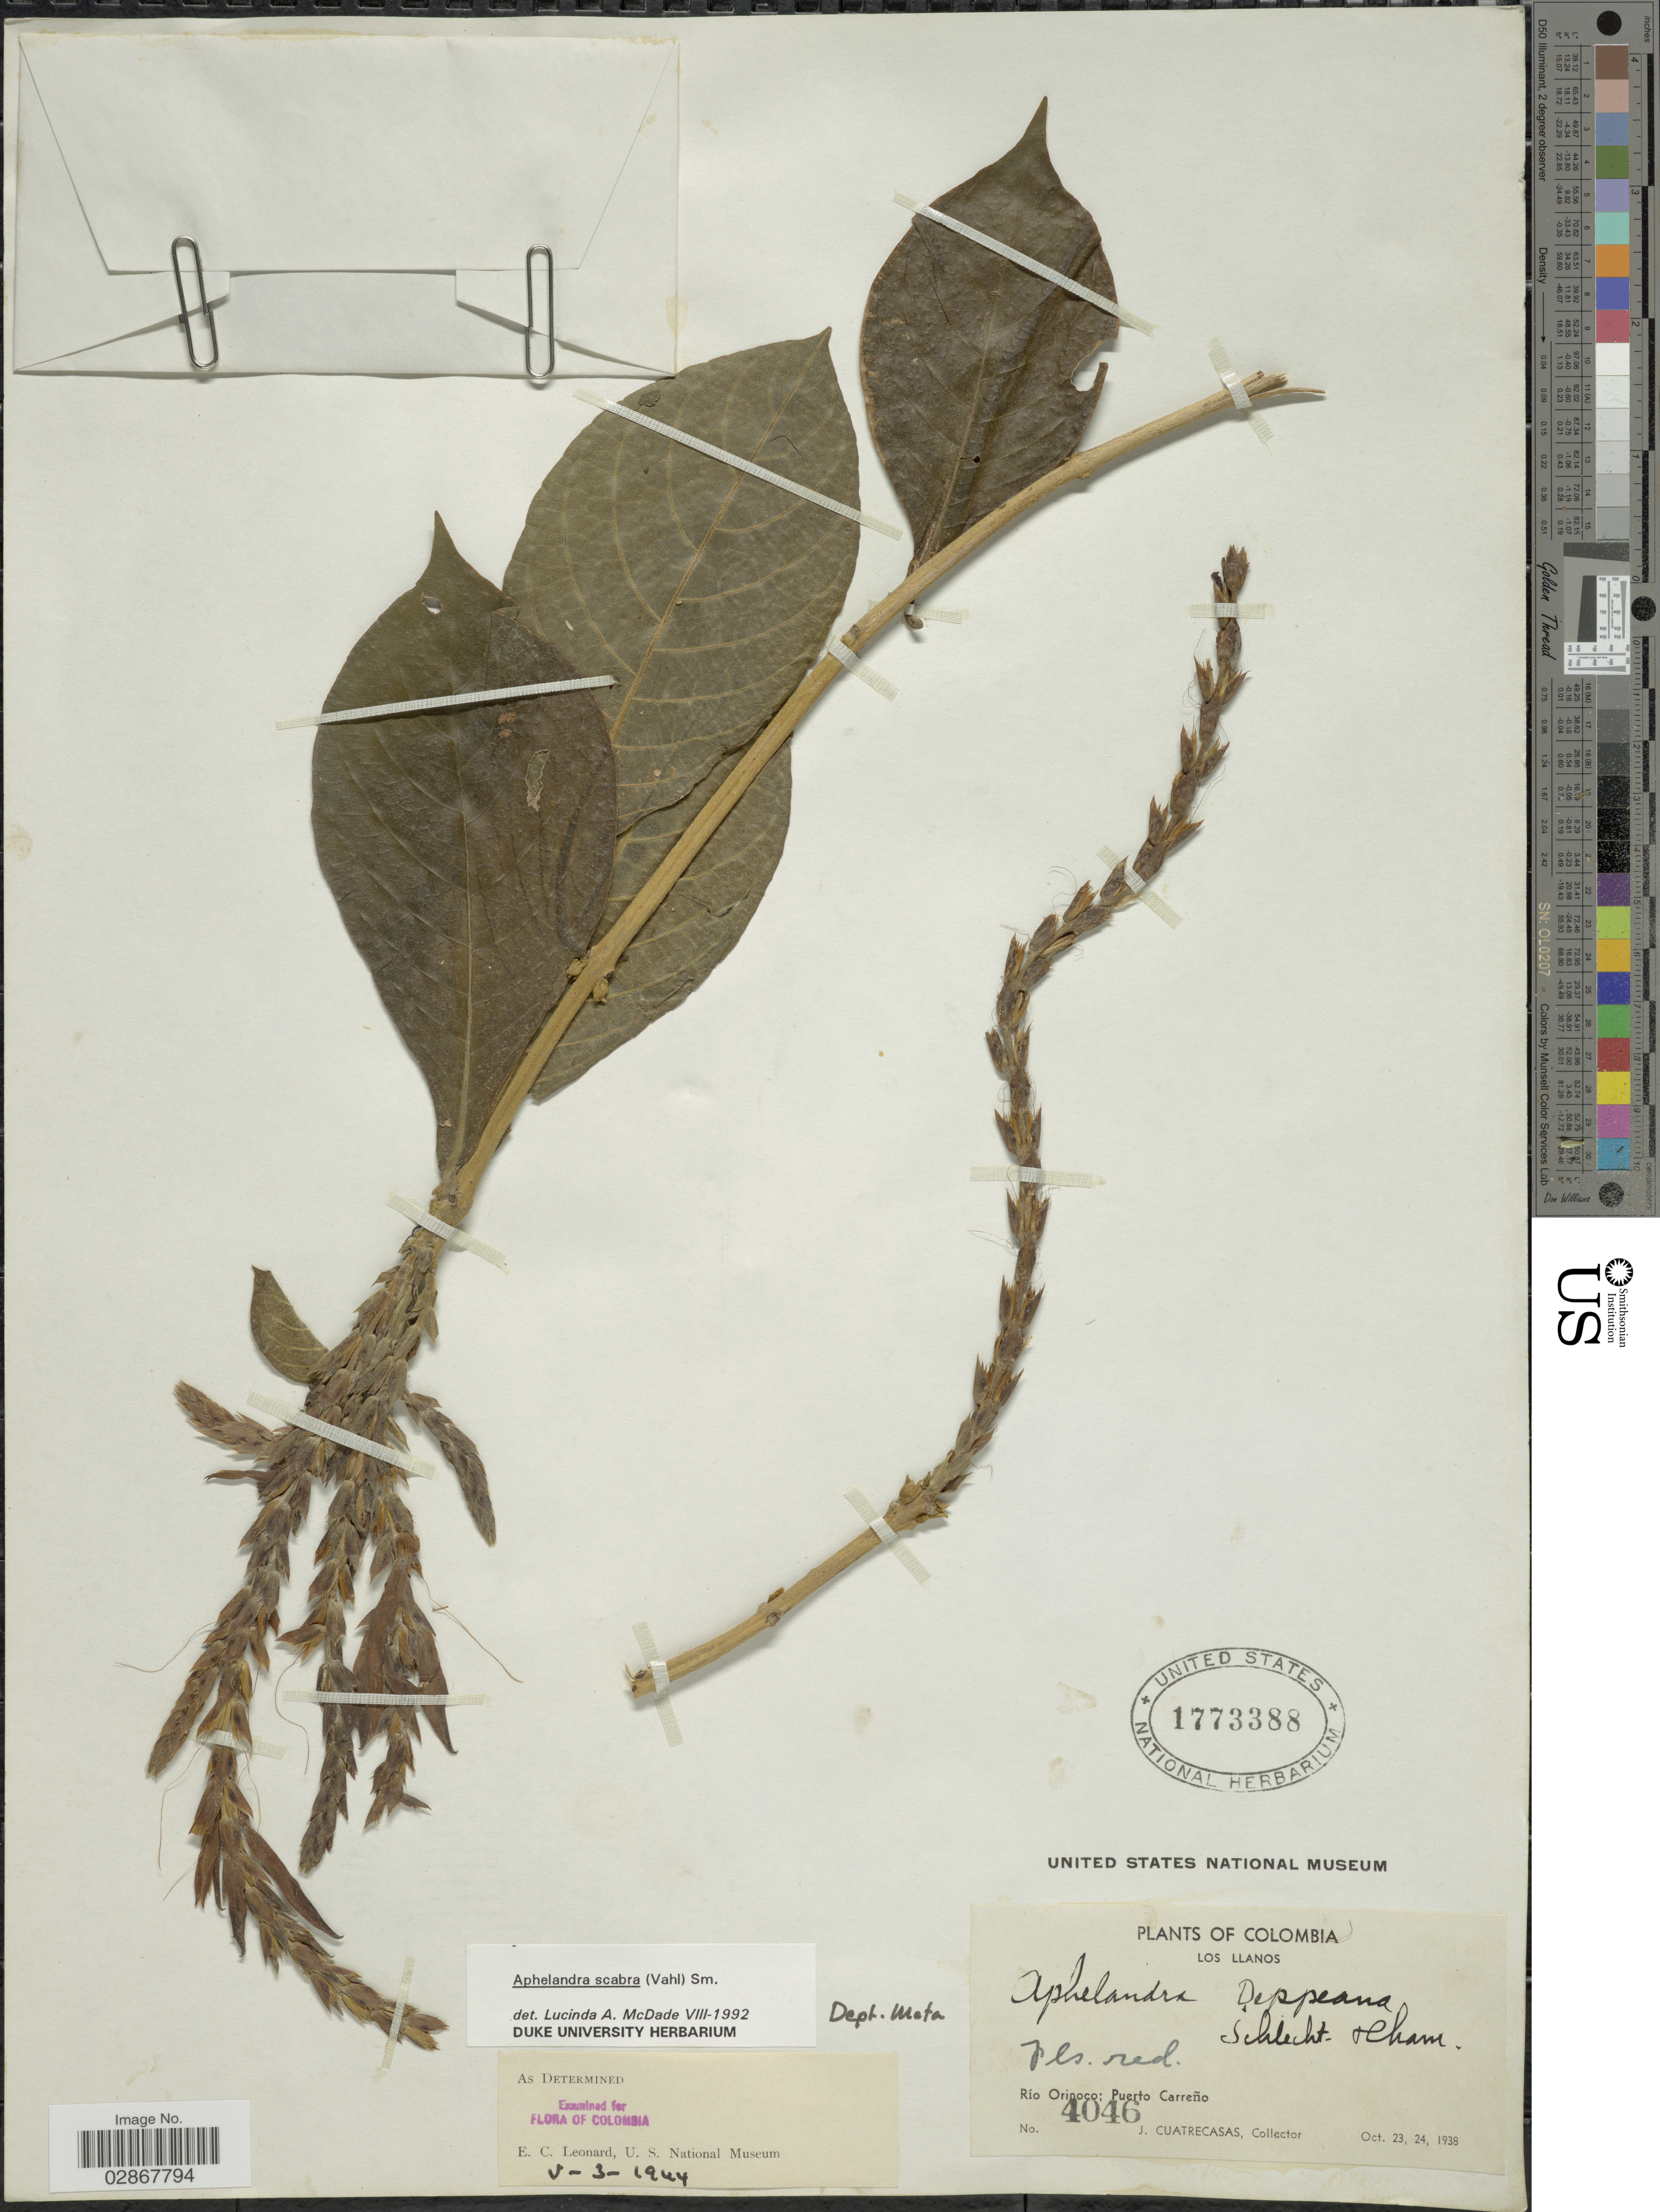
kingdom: Plantae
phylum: Tracheophyta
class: Magnoliopsida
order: Lamiales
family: Acanthaceae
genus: Aphelandra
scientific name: Aphelandra scabra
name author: (Vahl) Sm.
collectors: J. Cuatrecasas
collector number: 4046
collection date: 1938-10-23/1938-10-24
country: Colombia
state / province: Meta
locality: Los Llanos. Río Orinoco; Puerto Carreño. Dept. Meta.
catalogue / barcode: US 1773388